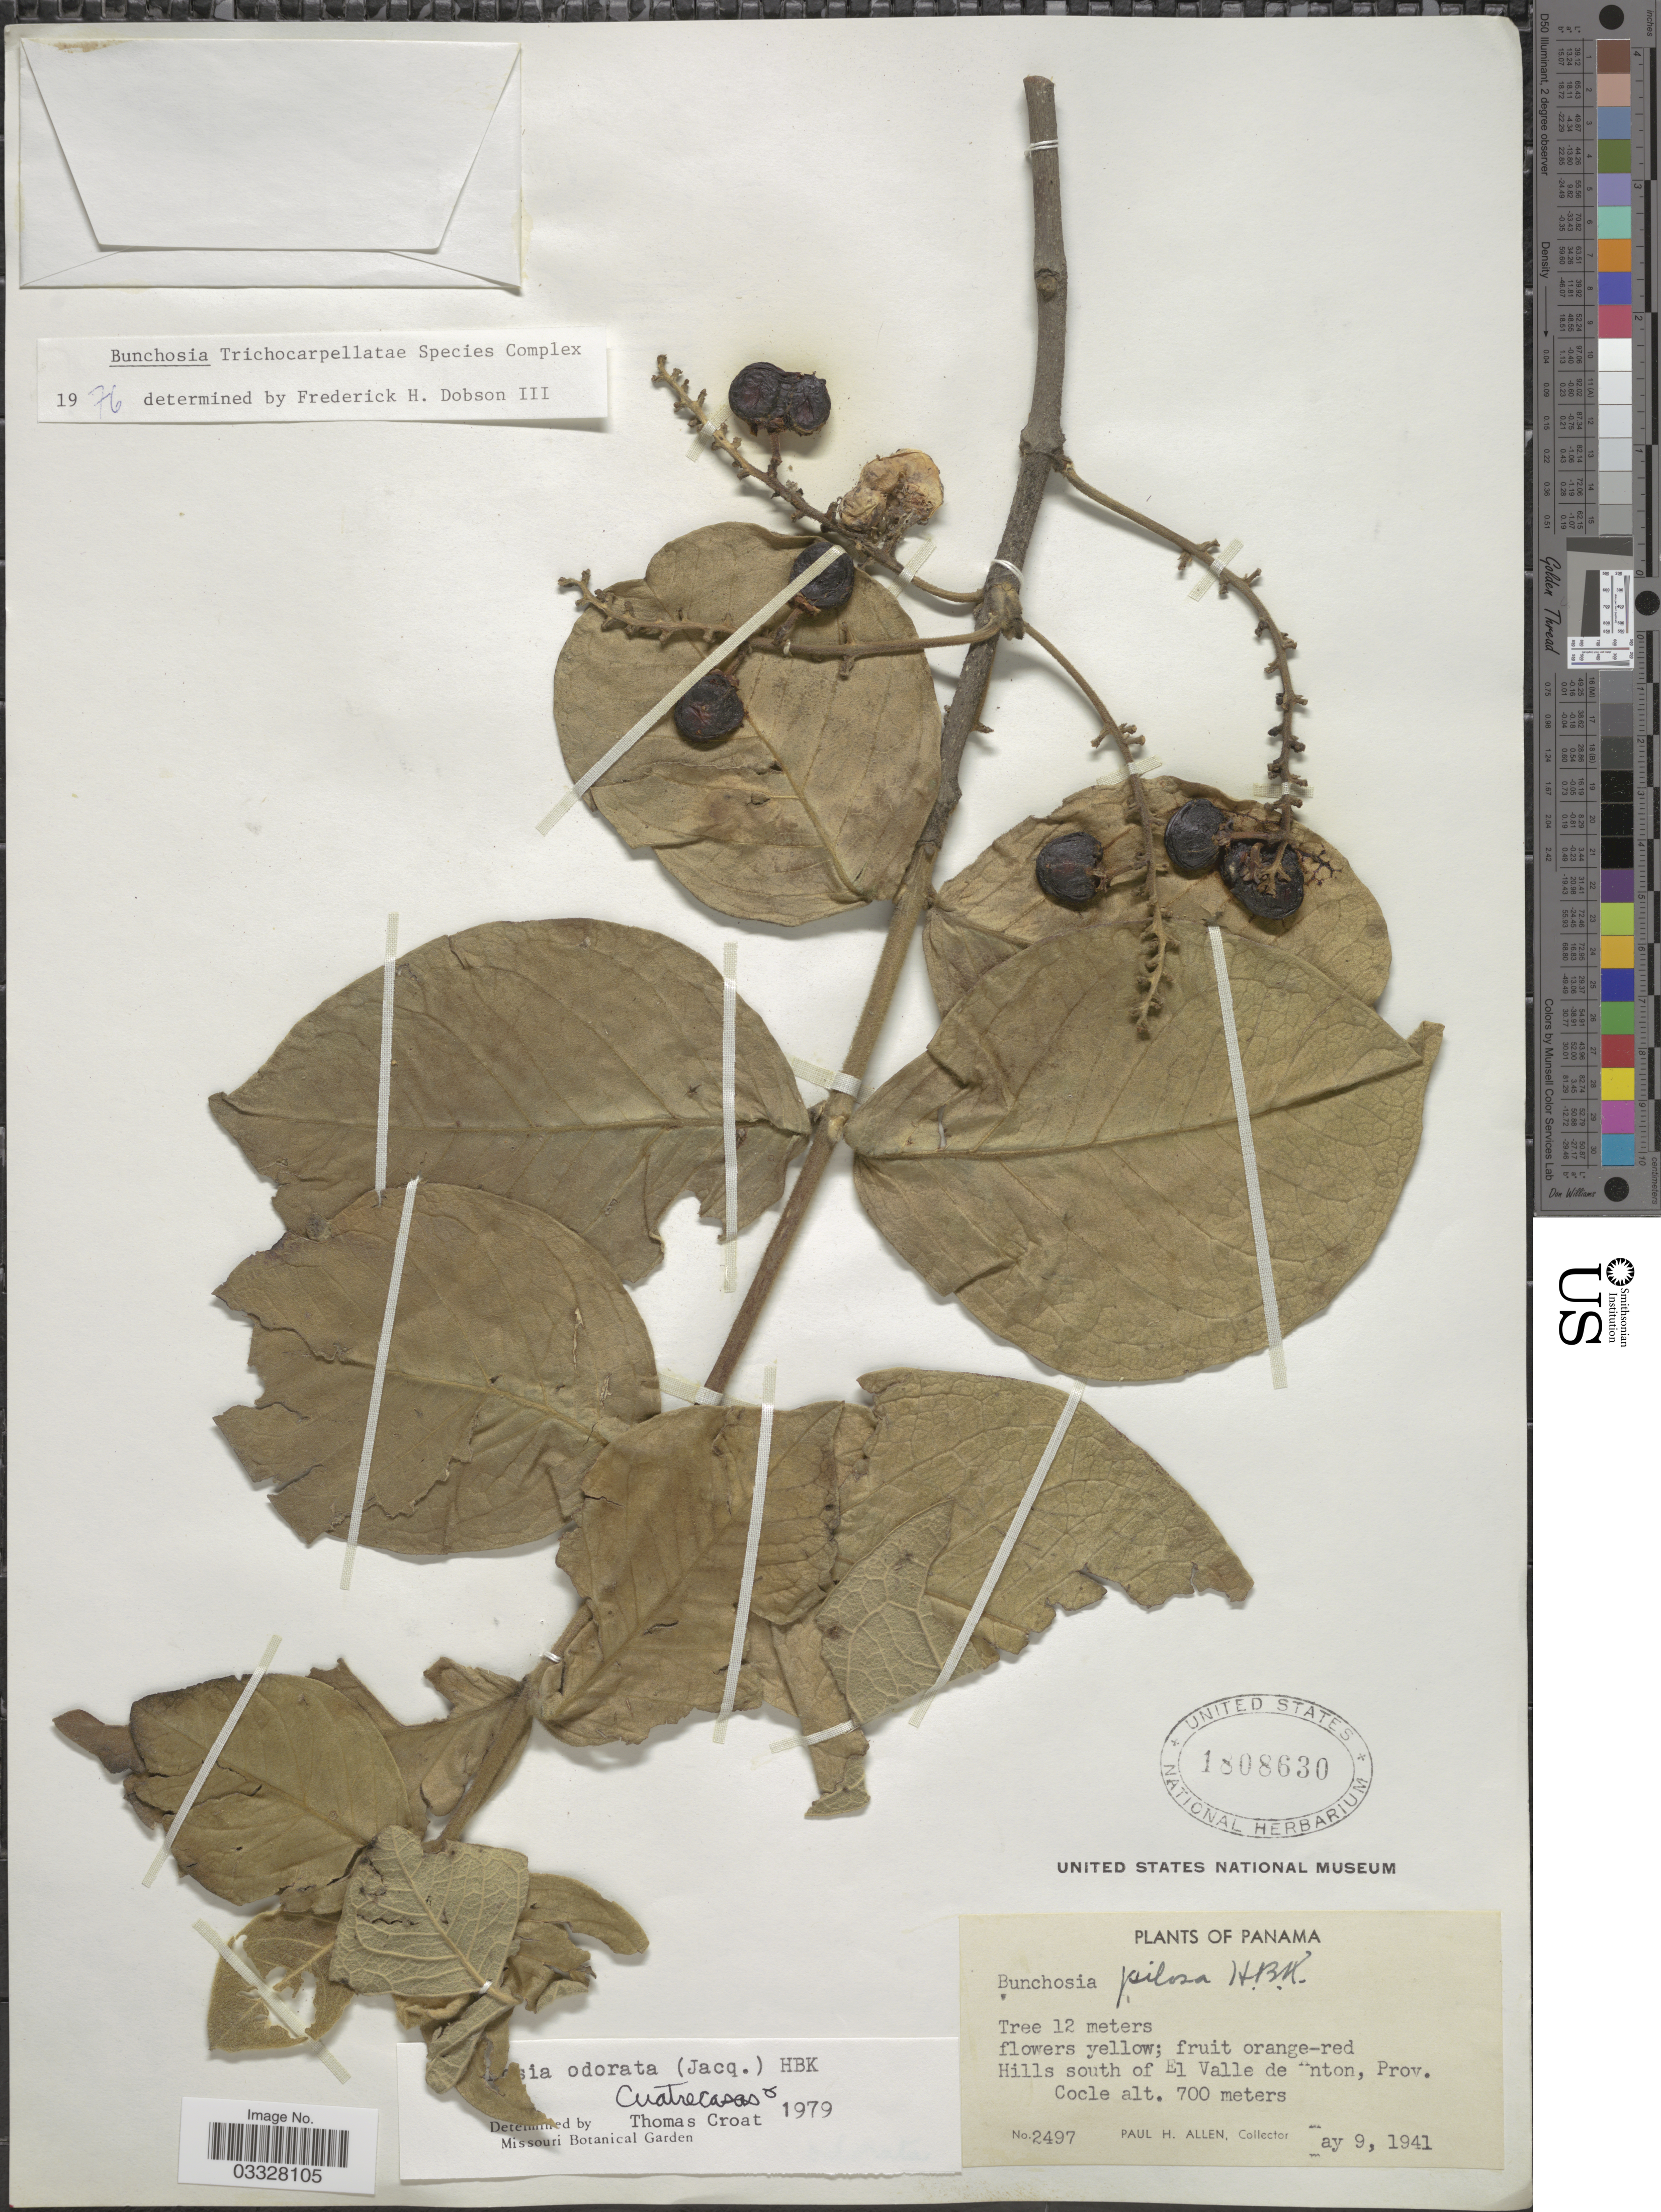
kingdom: Plantae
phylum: Tracheophyta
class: Magnoliopsida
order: Malpighiales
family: Malpighiaceae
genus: Bunchosia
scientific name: Bunchosia odorata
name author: (Jacq.) DC.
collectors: P. H. Allen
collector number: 2497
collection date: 1941-05-09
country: Panama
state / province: Coclé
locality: Hills south of El Valle de Anton.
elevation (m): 700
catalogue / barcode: US 1808630